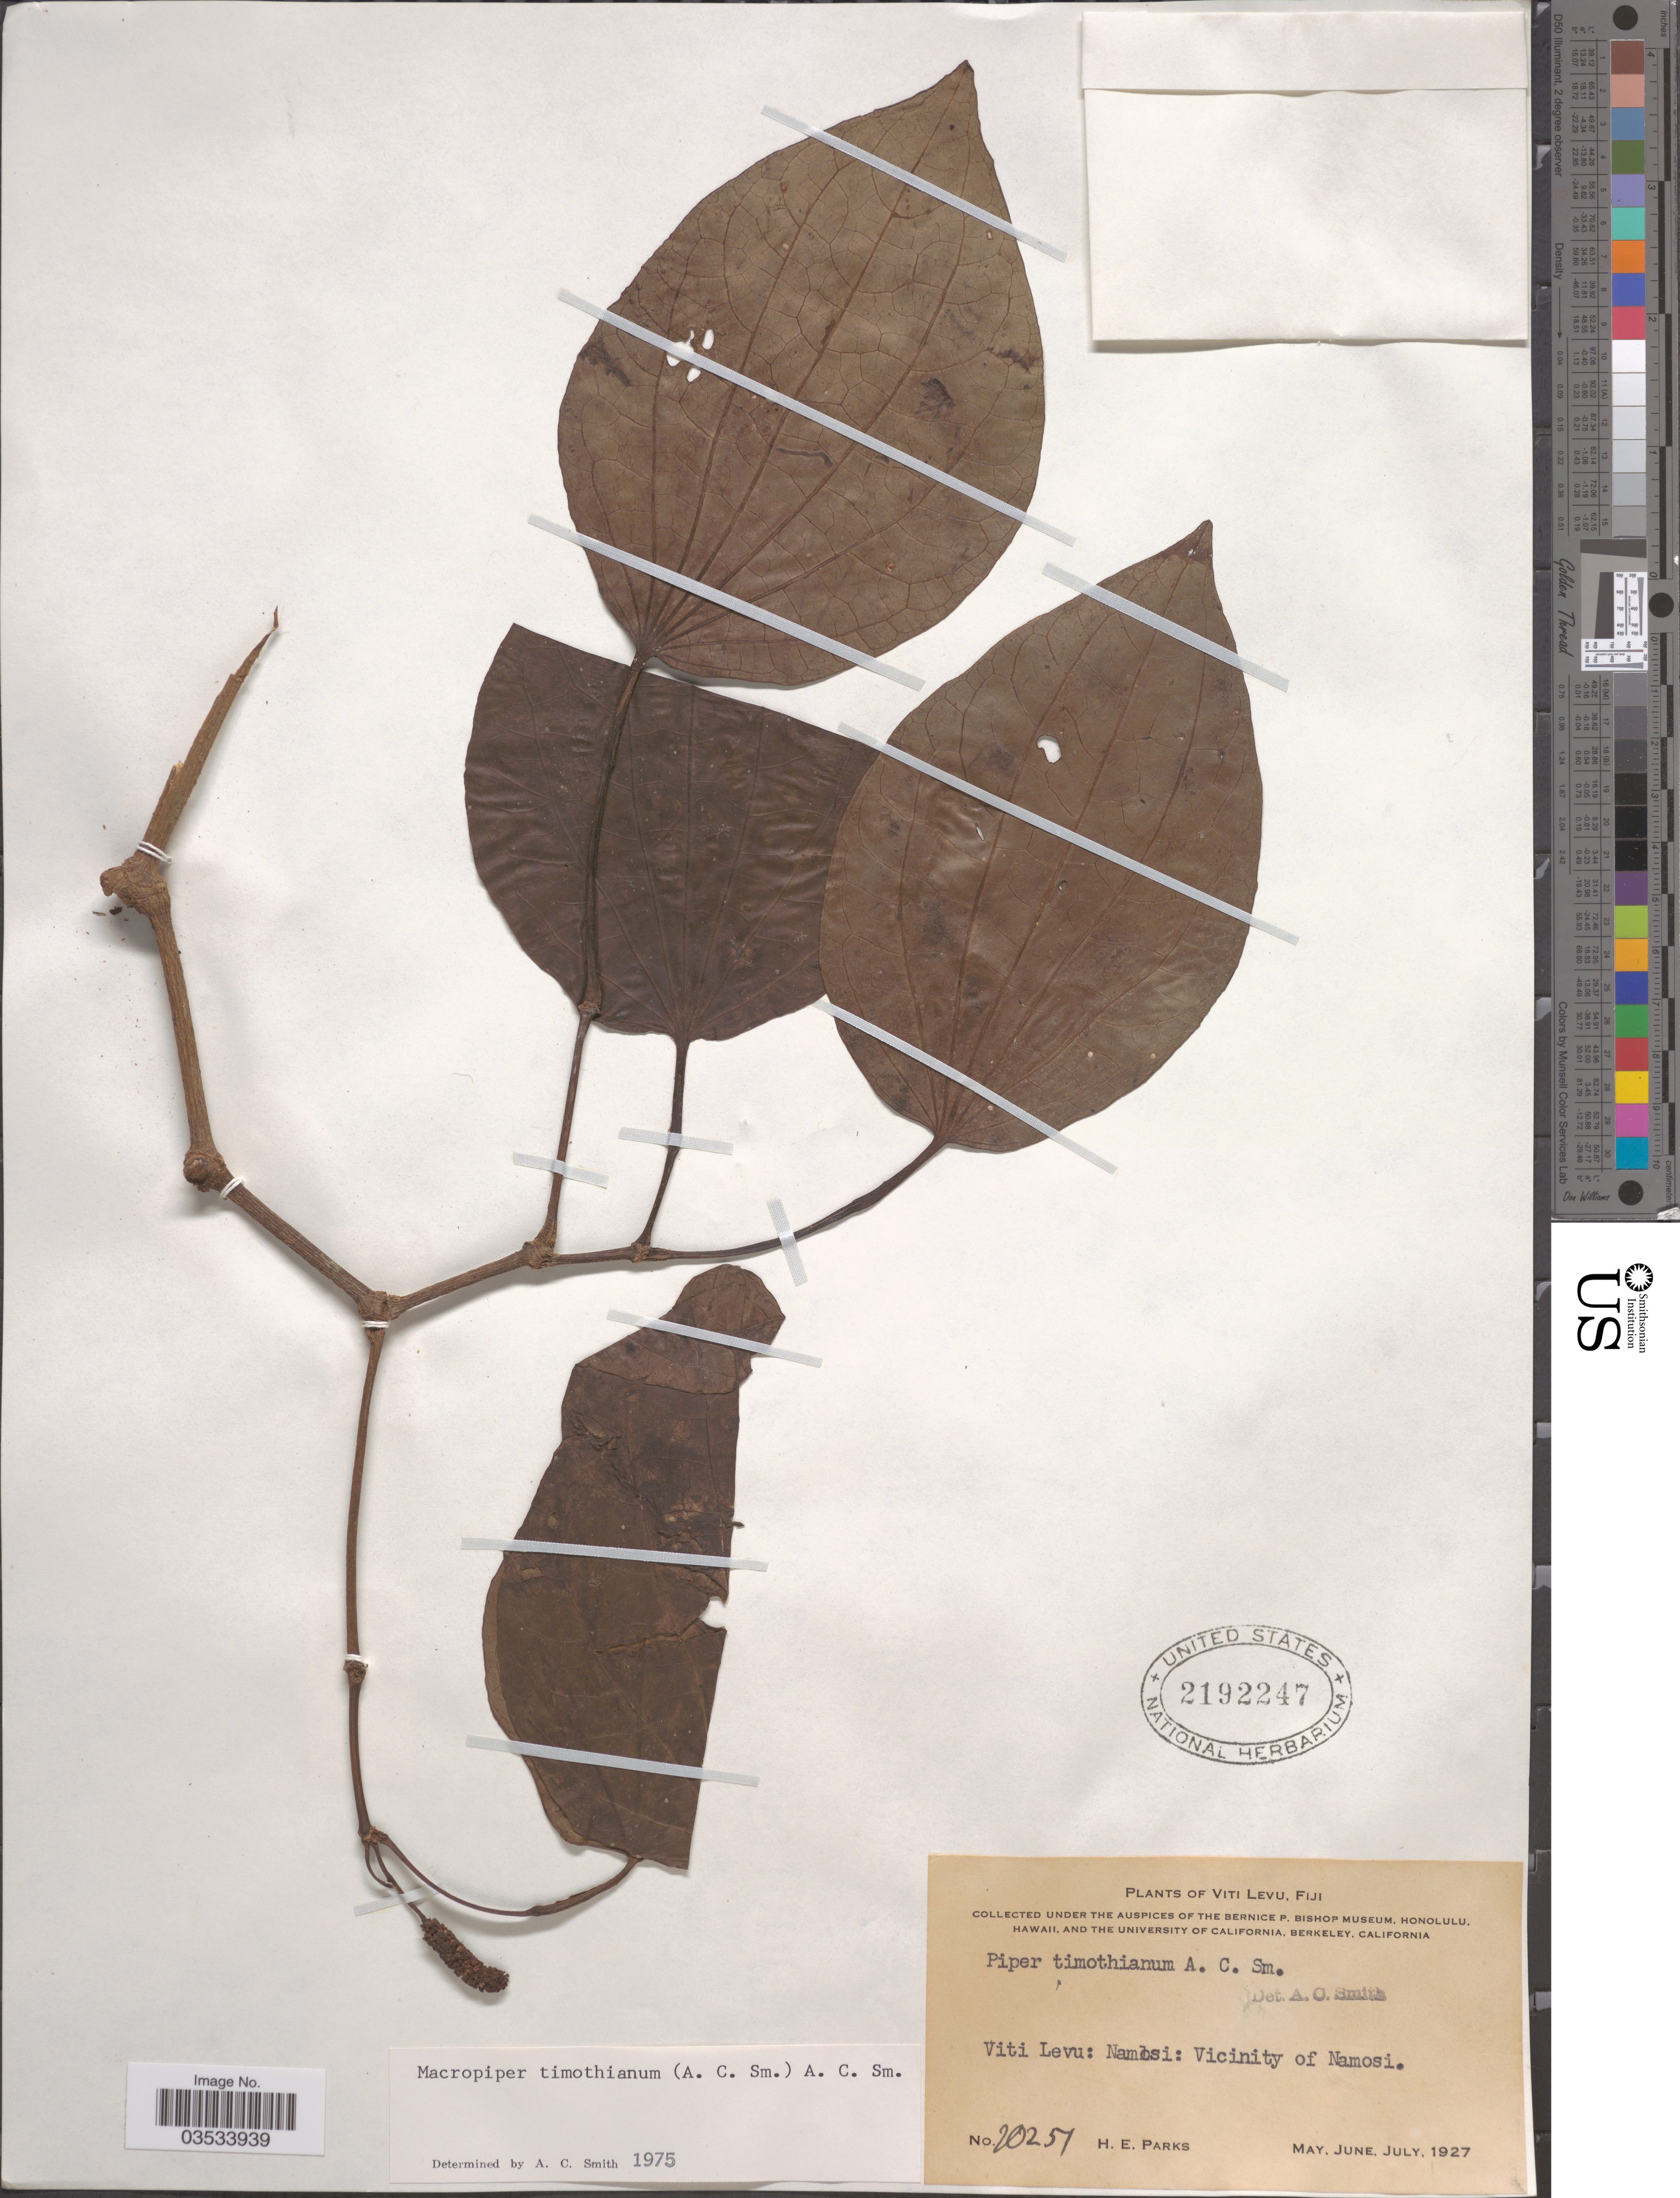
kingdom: Plantae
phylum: Tracheophyta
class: Magnoliopsida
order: Piperales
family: Piperaceae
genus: Piper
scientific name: Piper timothianum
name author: A.C. Sm.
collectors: H. E. Parks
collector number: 20251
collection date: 1927-05/1927-07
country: Fiji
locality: Viti Levu. Namosi: Vicinity of Namosi.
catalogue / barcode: US 2192247